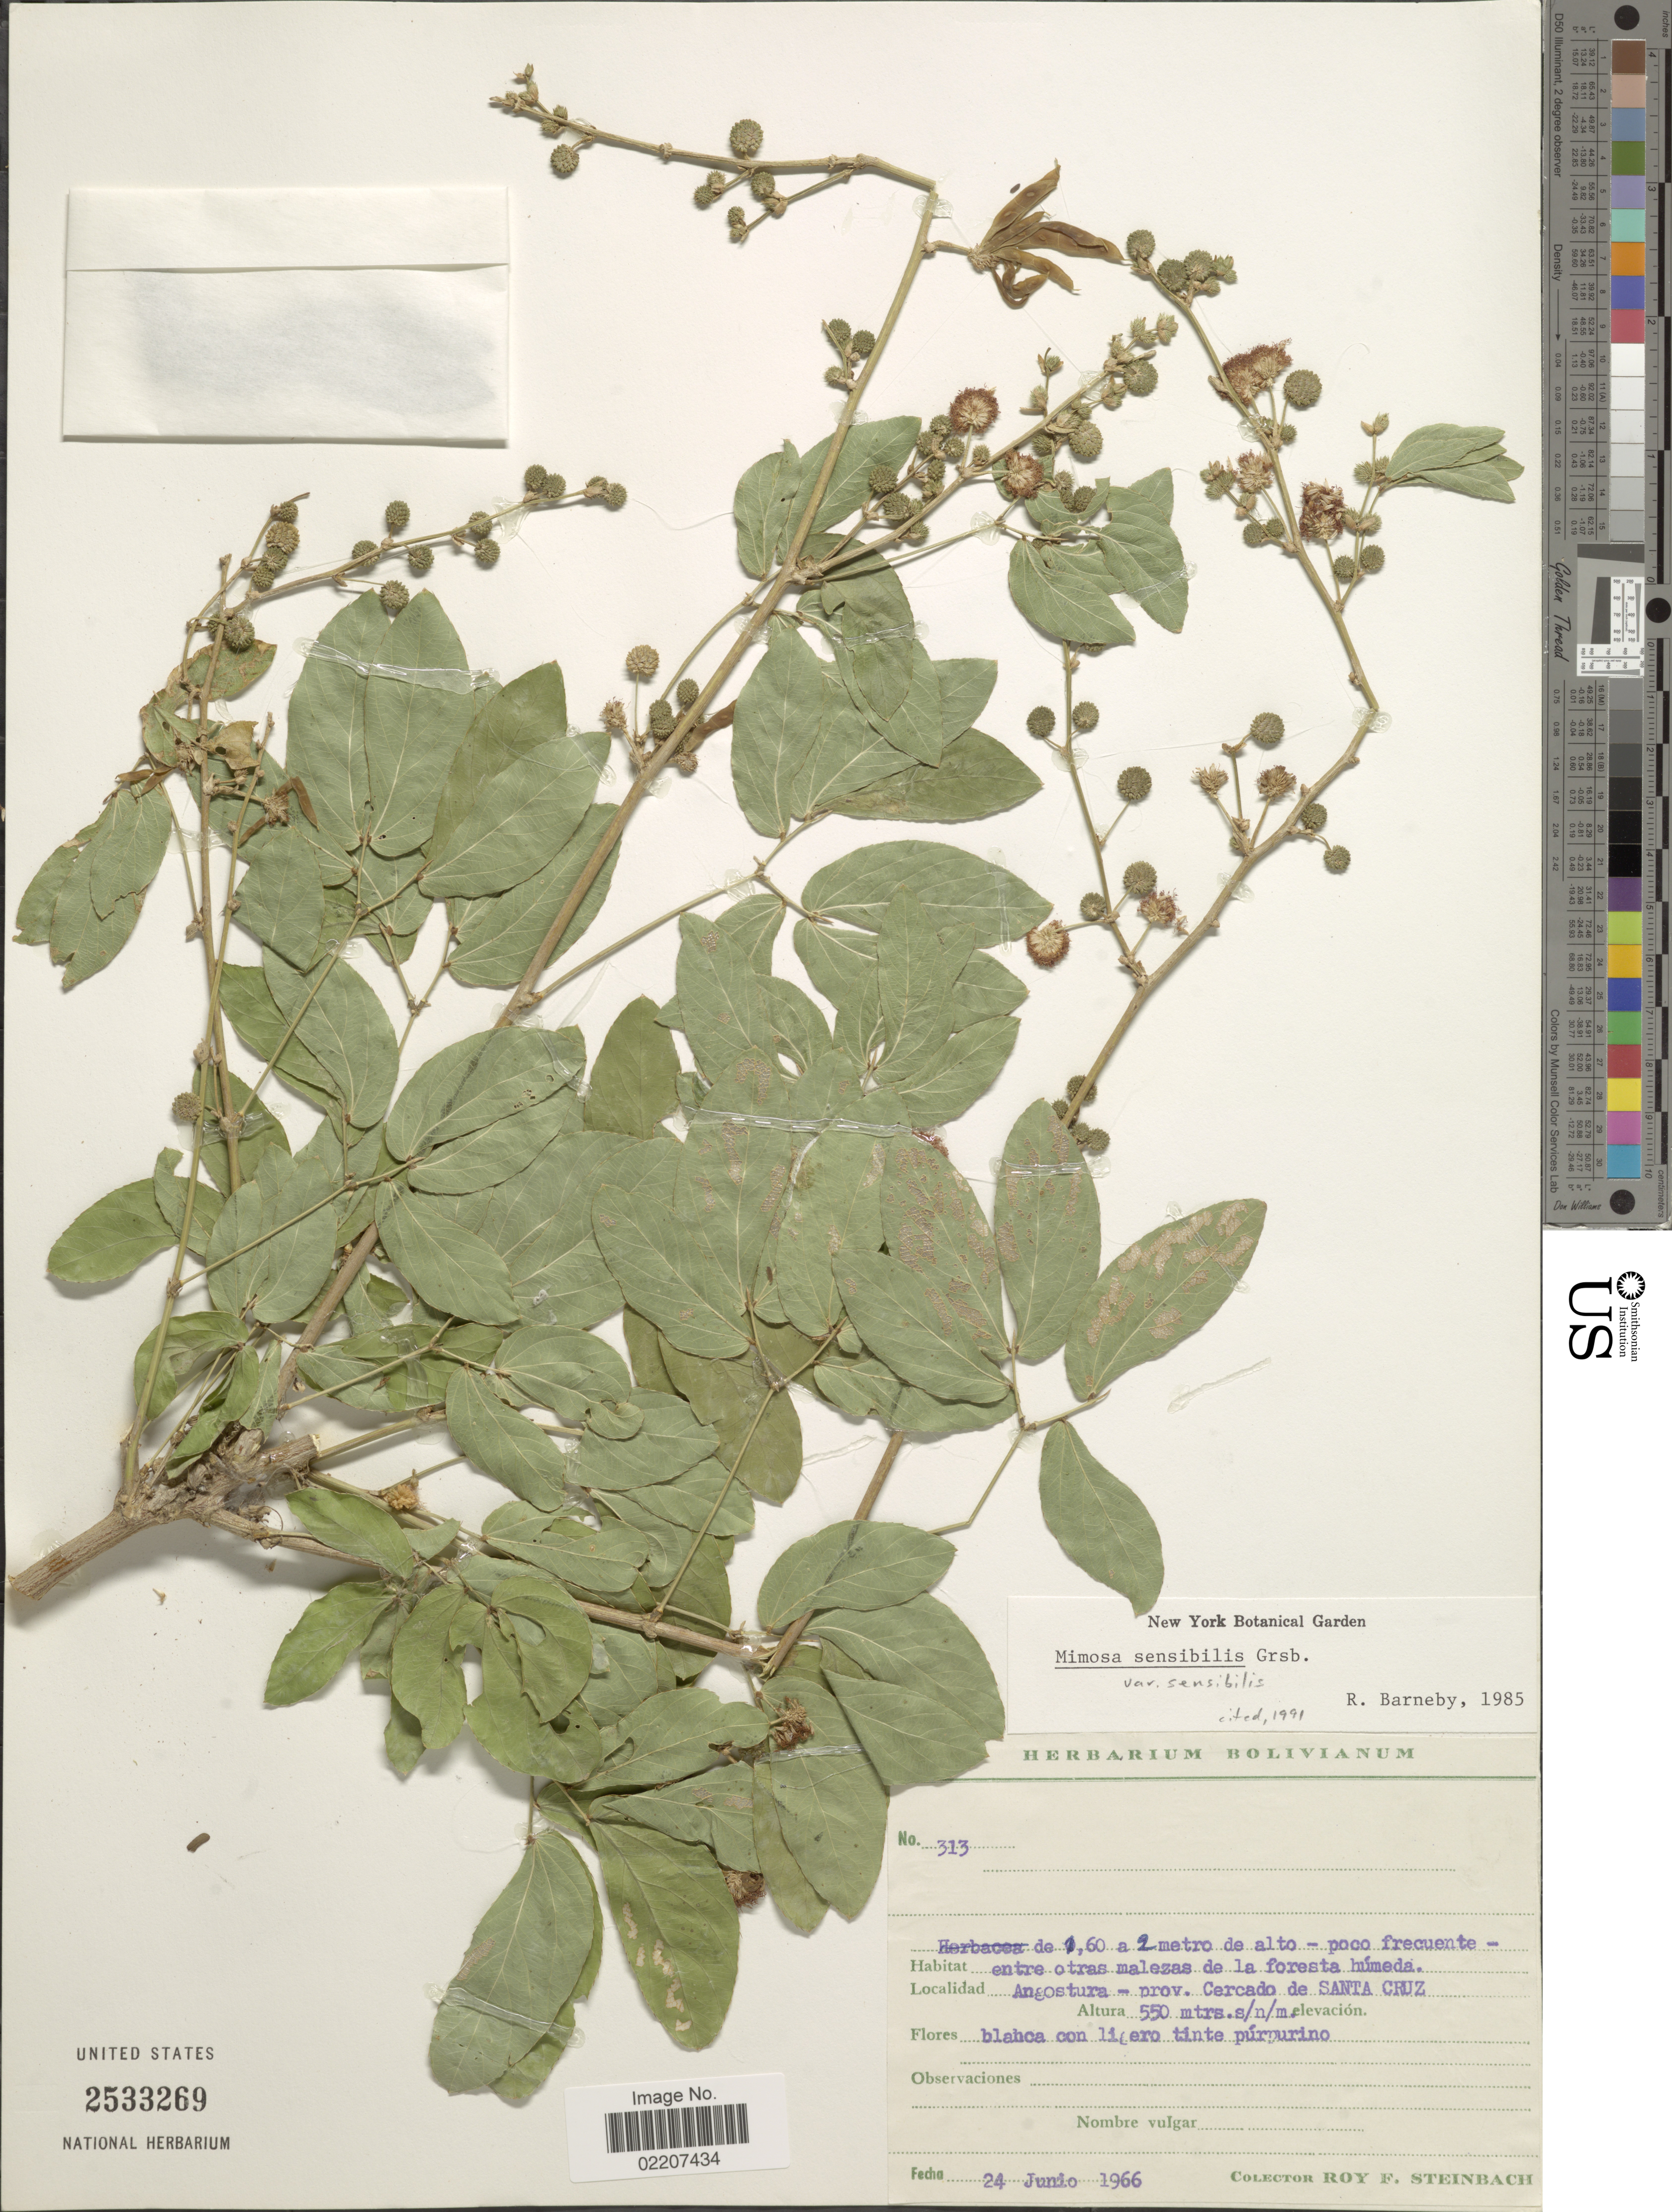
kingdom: Plantae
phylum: Tracheophyta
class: Magnoliopsida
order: Fabales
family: Fabaceae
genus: Mimosa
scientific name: Mimosa sensibilis var. sensibilis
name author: Griseb.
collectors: R. F. Steinbach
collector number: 313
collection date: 1966-06-24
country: Bolivia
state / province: Santa Cruz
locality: Angostura, Prov. Cercado de Santa CRuz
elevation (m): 550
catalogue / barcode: US 2533269